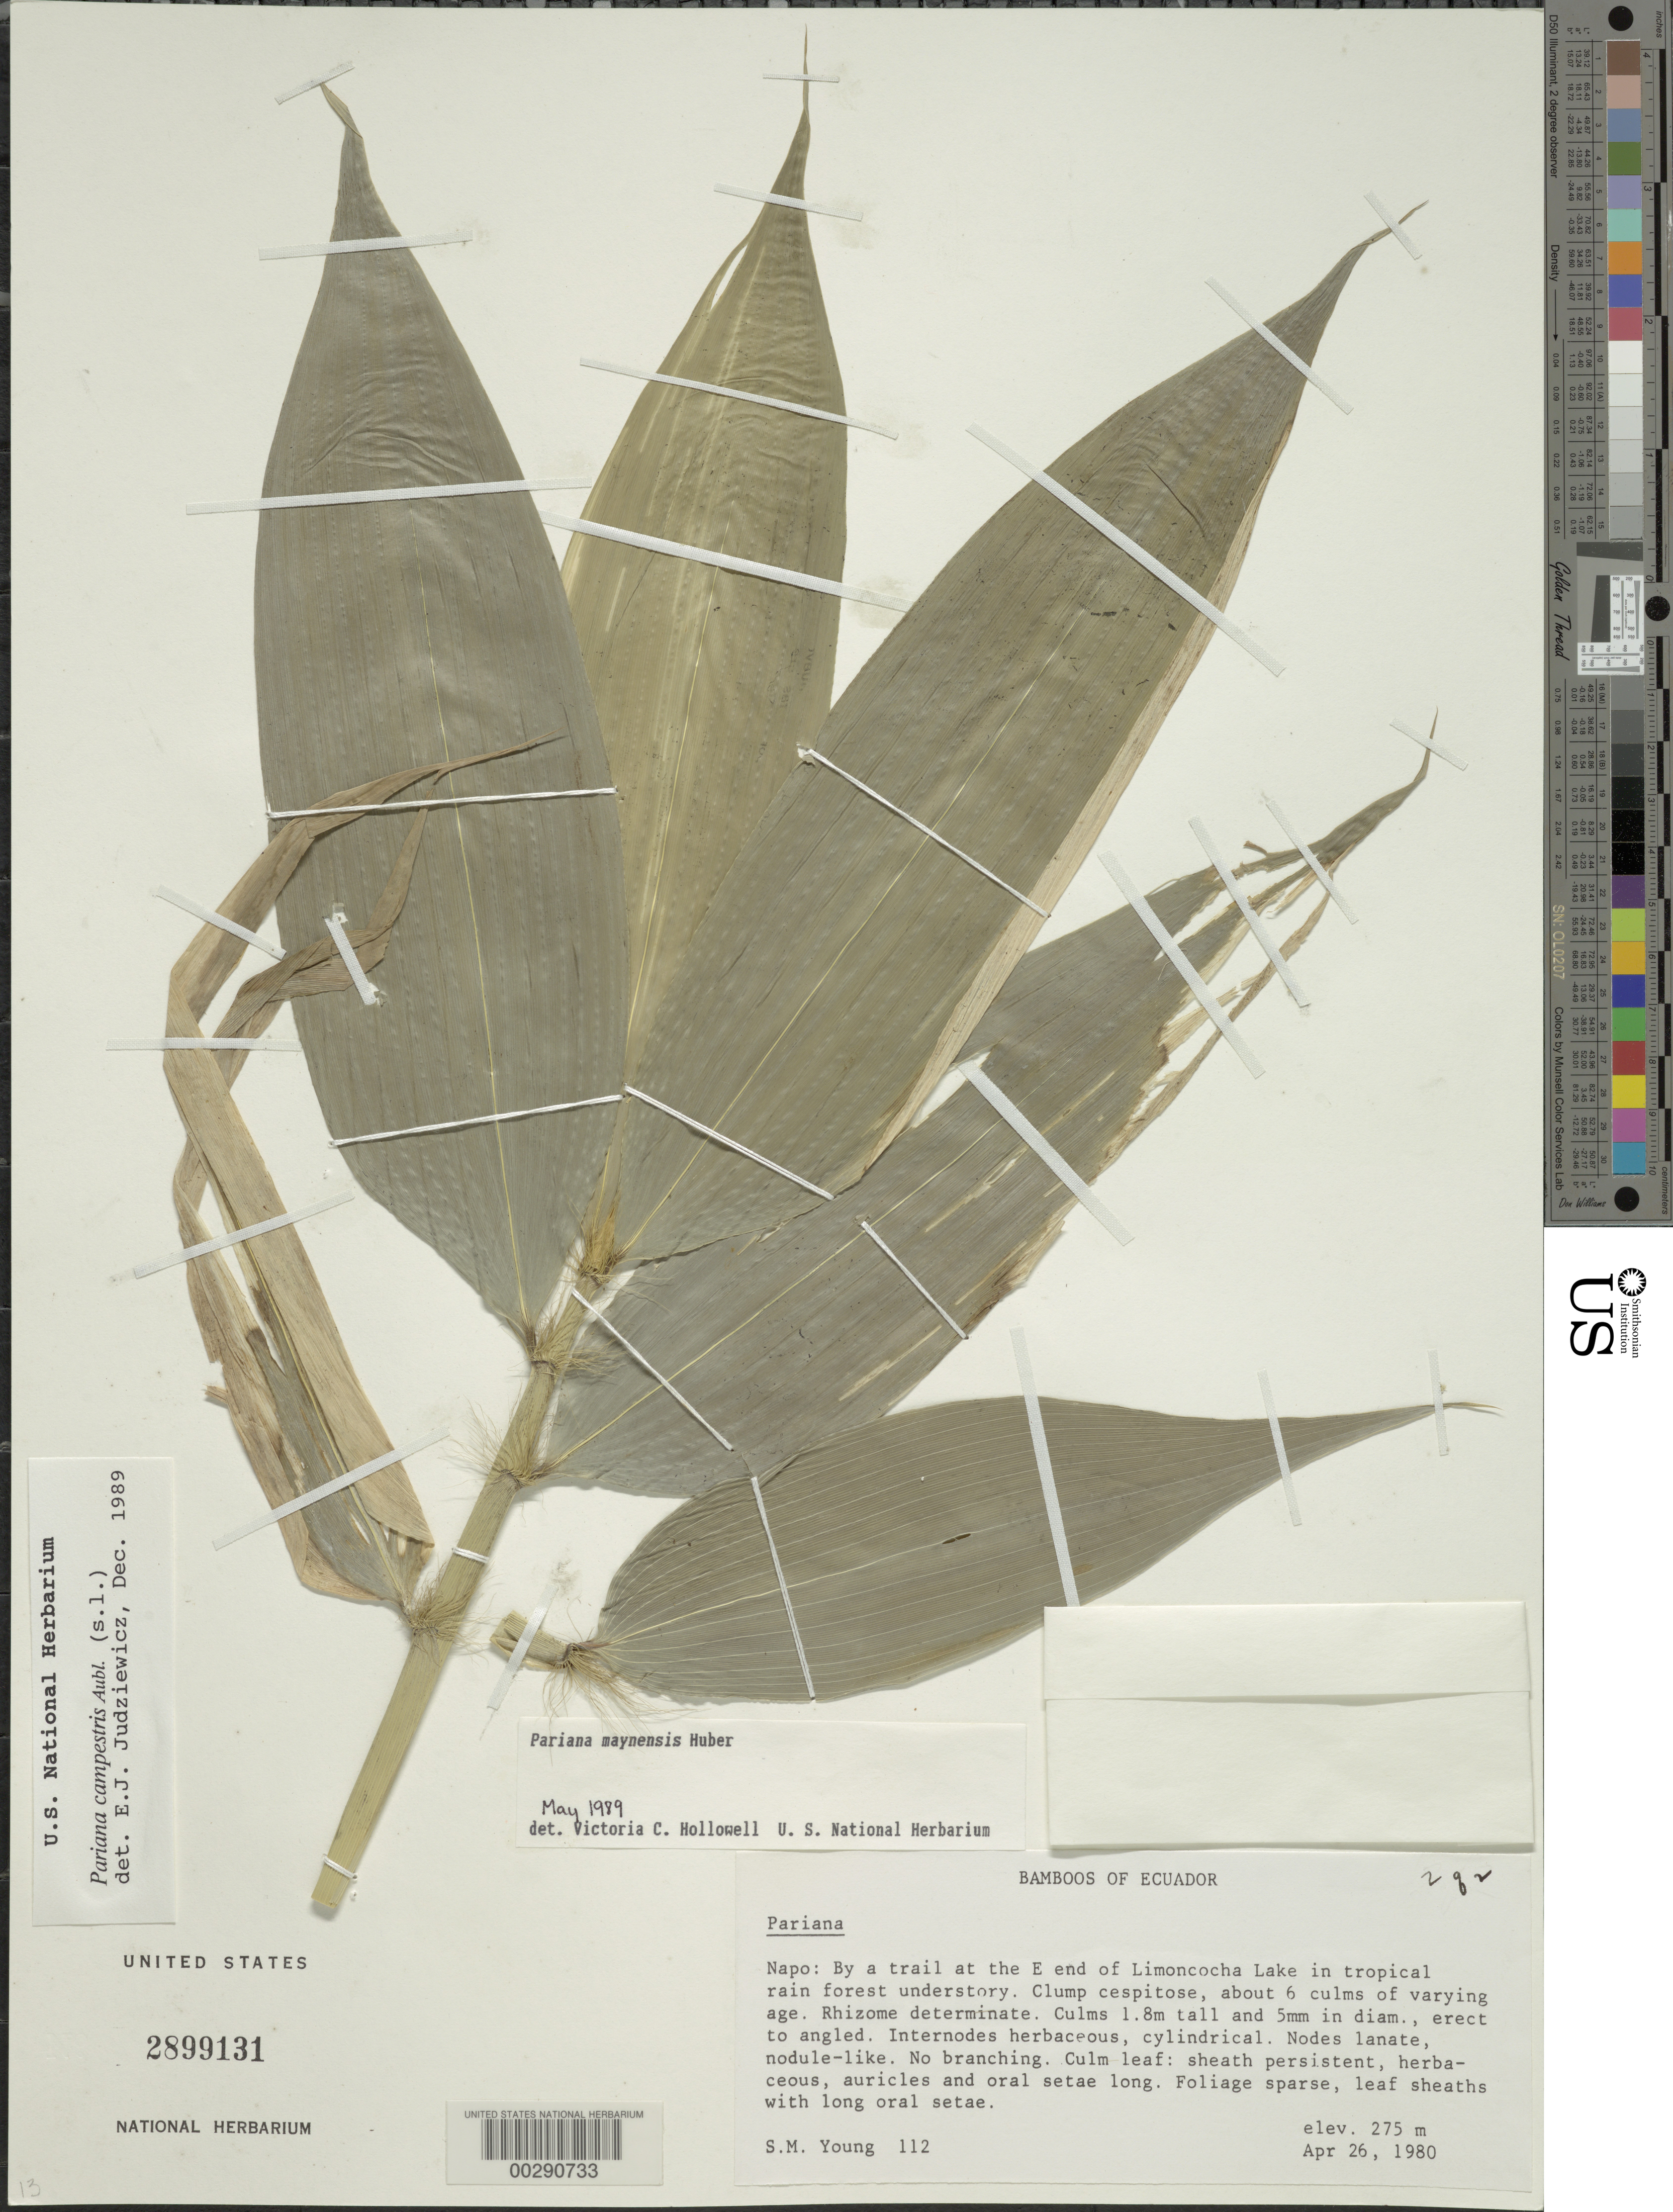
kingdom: Plantae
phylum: Tracheophyta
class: Liliopsida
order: Poales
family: Poaceae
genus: Pariana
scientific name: Pariana campestris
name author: Aubl.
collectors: S. Young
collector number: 112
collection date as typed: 26 Apr 1980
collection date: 1980-04-26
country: Ecuador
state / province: Napo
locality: By a Trail at the e end of Limoncocha lake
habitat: Tropical rain forest understory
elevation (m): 275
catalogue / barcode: US 2899131